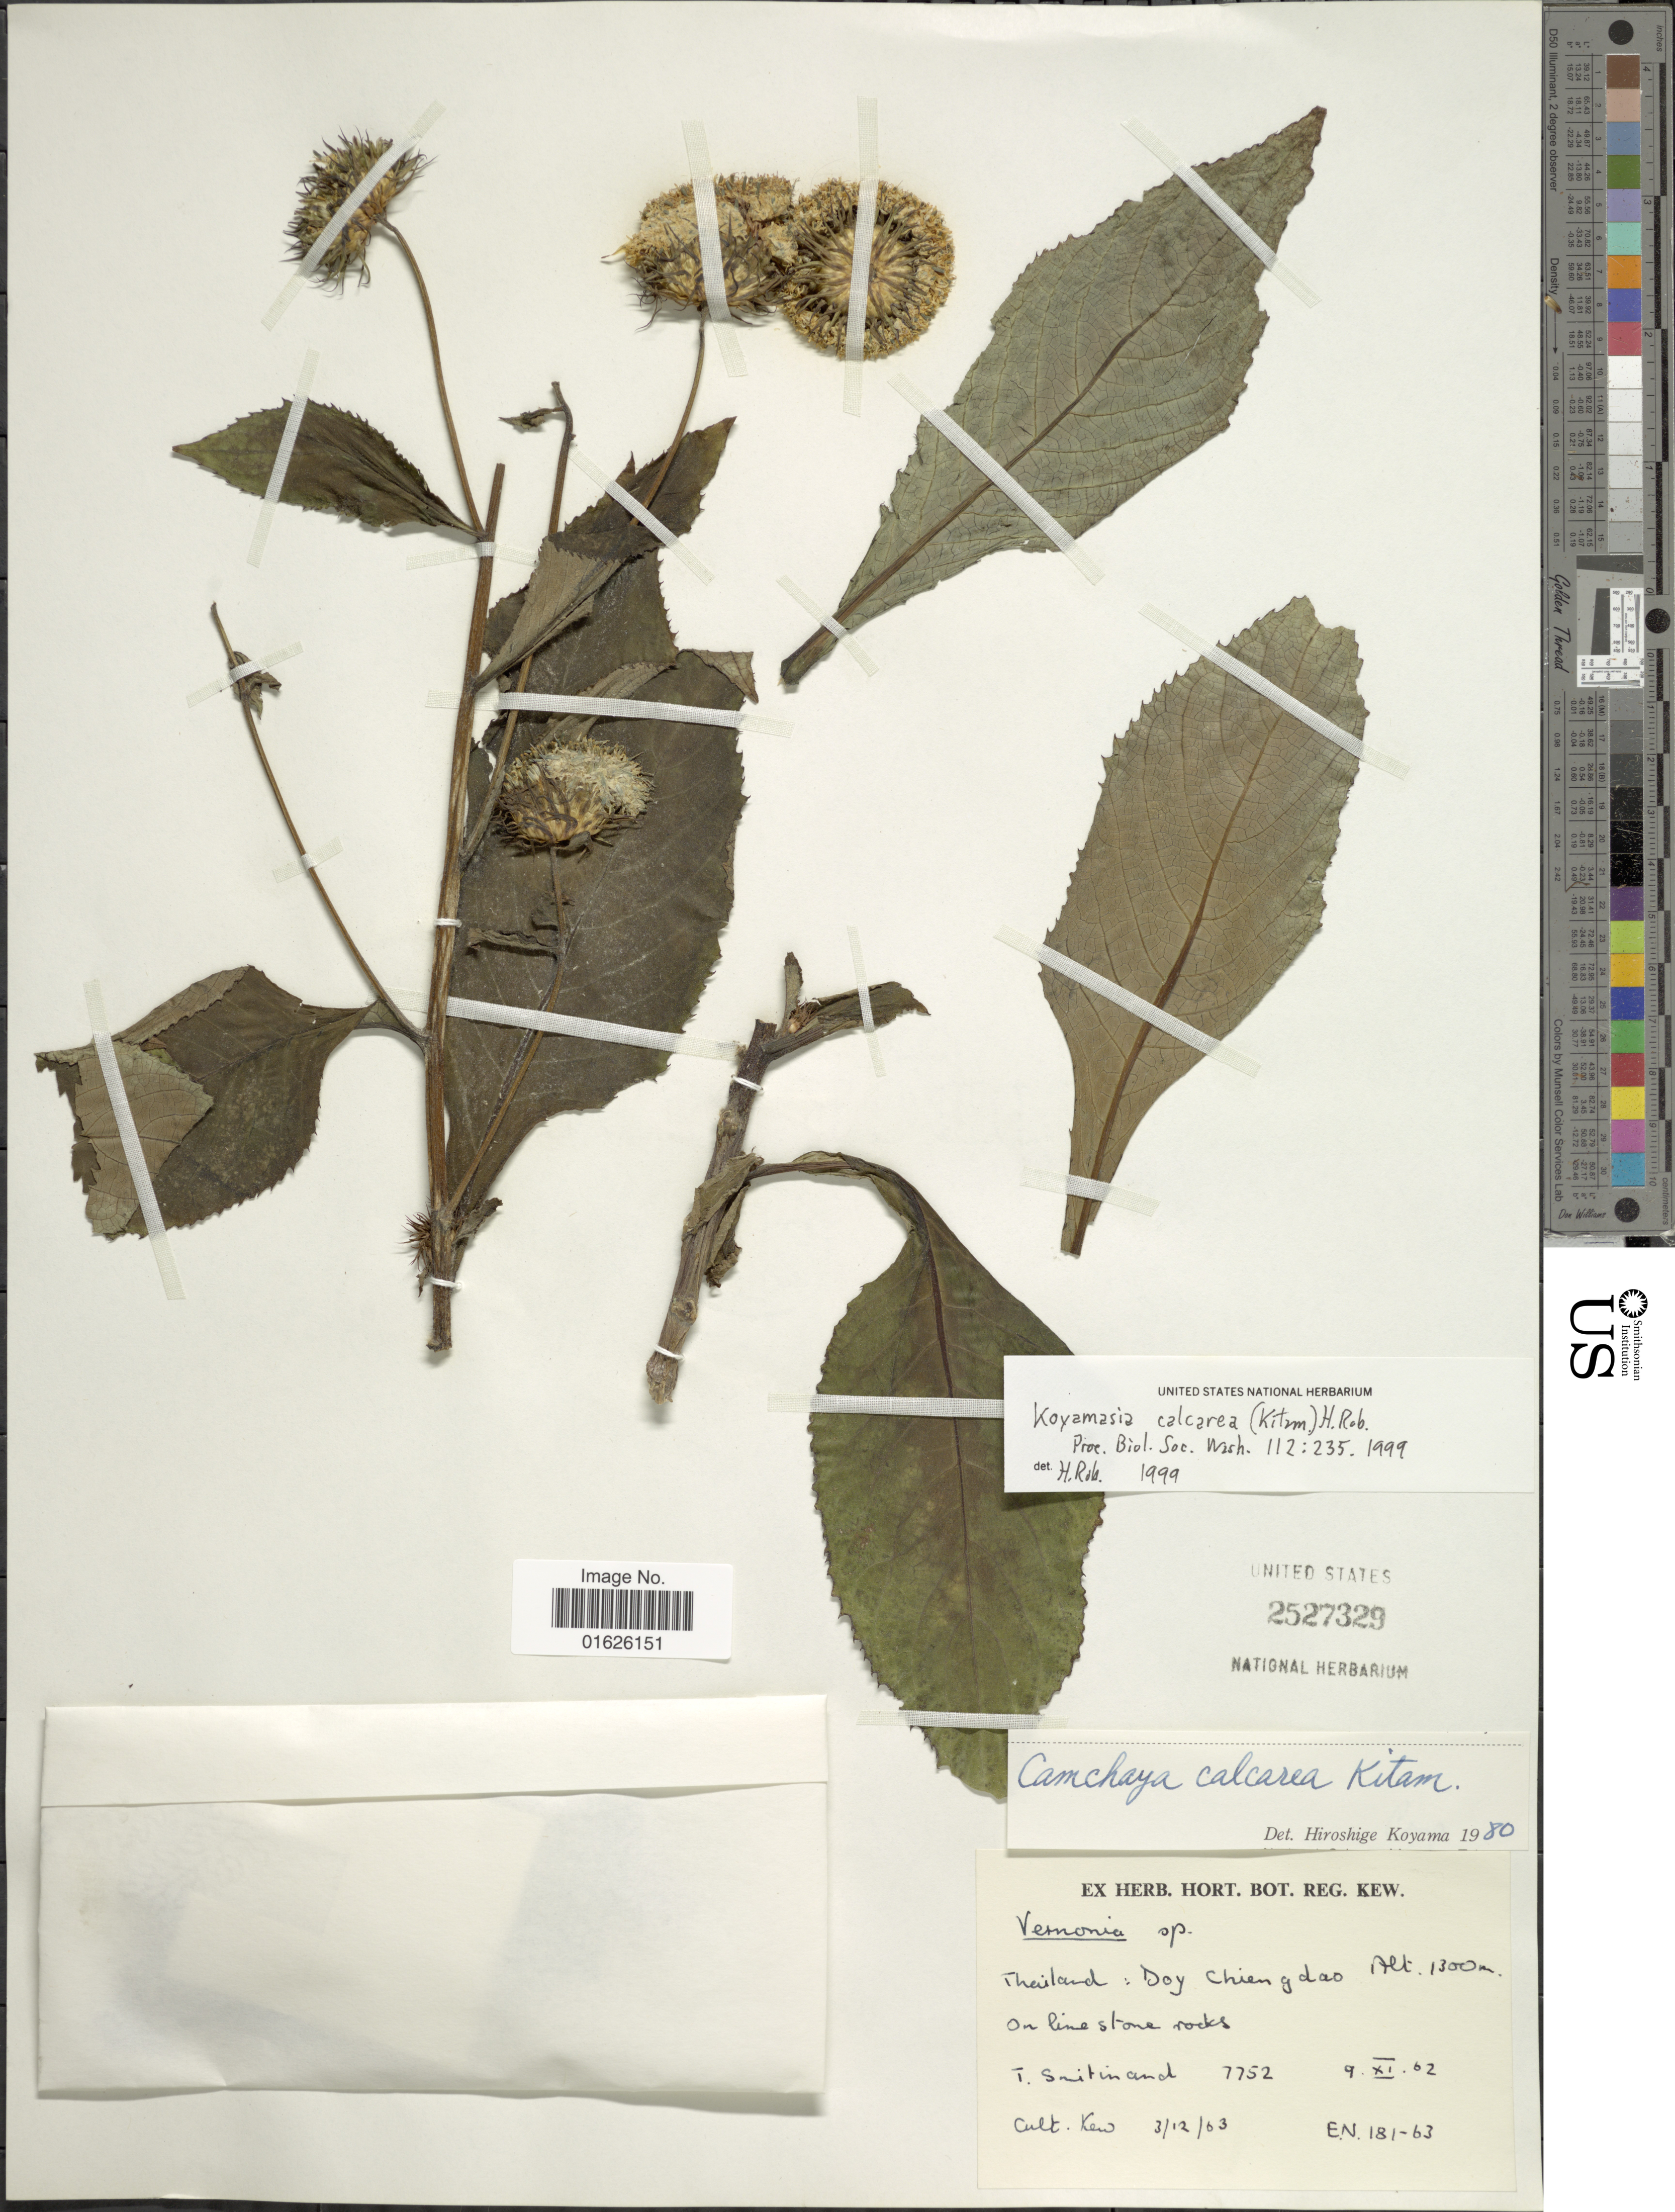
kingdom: Plantae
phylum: Tracheophyta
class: Magnoliopsida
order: Asterales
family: Asteraceae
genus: Koyamasia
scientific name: Koyamasia calcarea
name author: (Kitam.) H. Rob.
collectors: T. Smitinand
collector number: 7752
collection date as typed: Transcribed d/m/y: 9/11/62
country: Thailand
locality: Doy Chien g dao.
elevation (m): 1300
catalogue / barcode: US 2527329